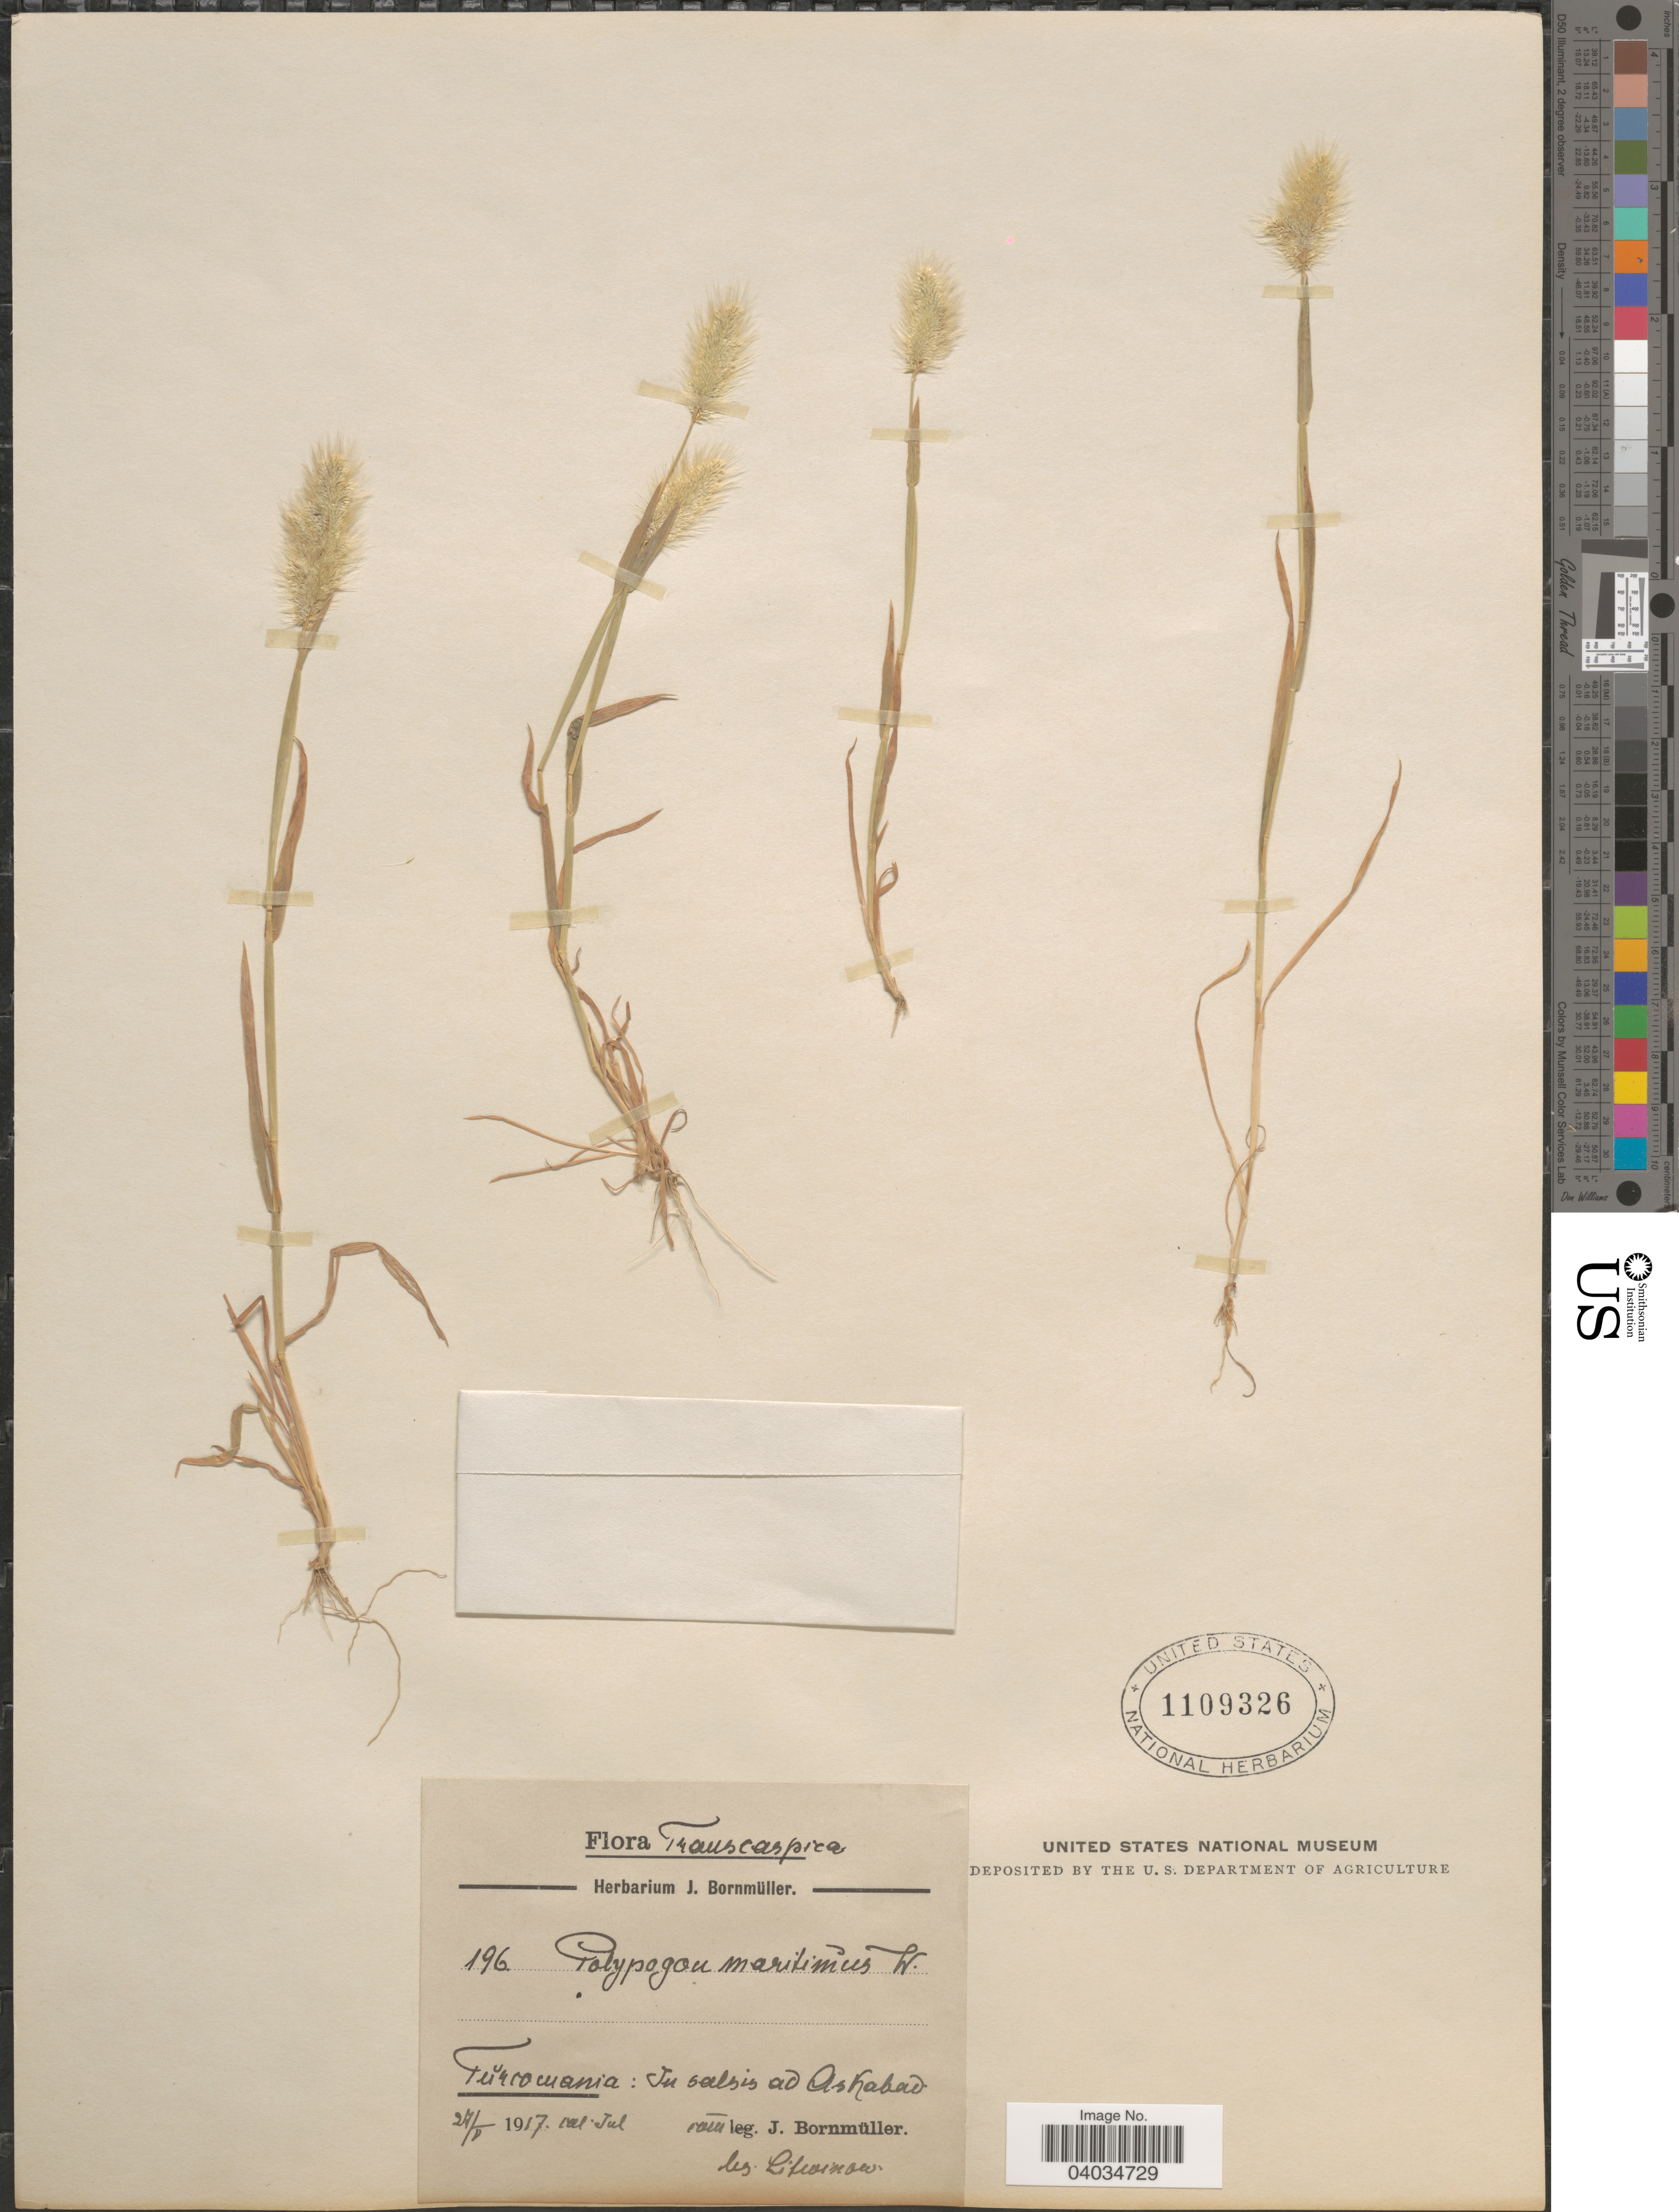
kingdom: Plantae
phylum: Tracheophyta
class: Liliopsida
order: Poales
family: Poaceae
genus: Polypogon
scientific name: Polypogon maritimus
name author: Willd.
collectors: Litwinow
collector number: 196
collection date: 1917-05-27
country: Turkmenistan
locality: Transcaspica. Tŭrcomania: In salsis ad Ashabad.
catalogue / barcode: US 1109326